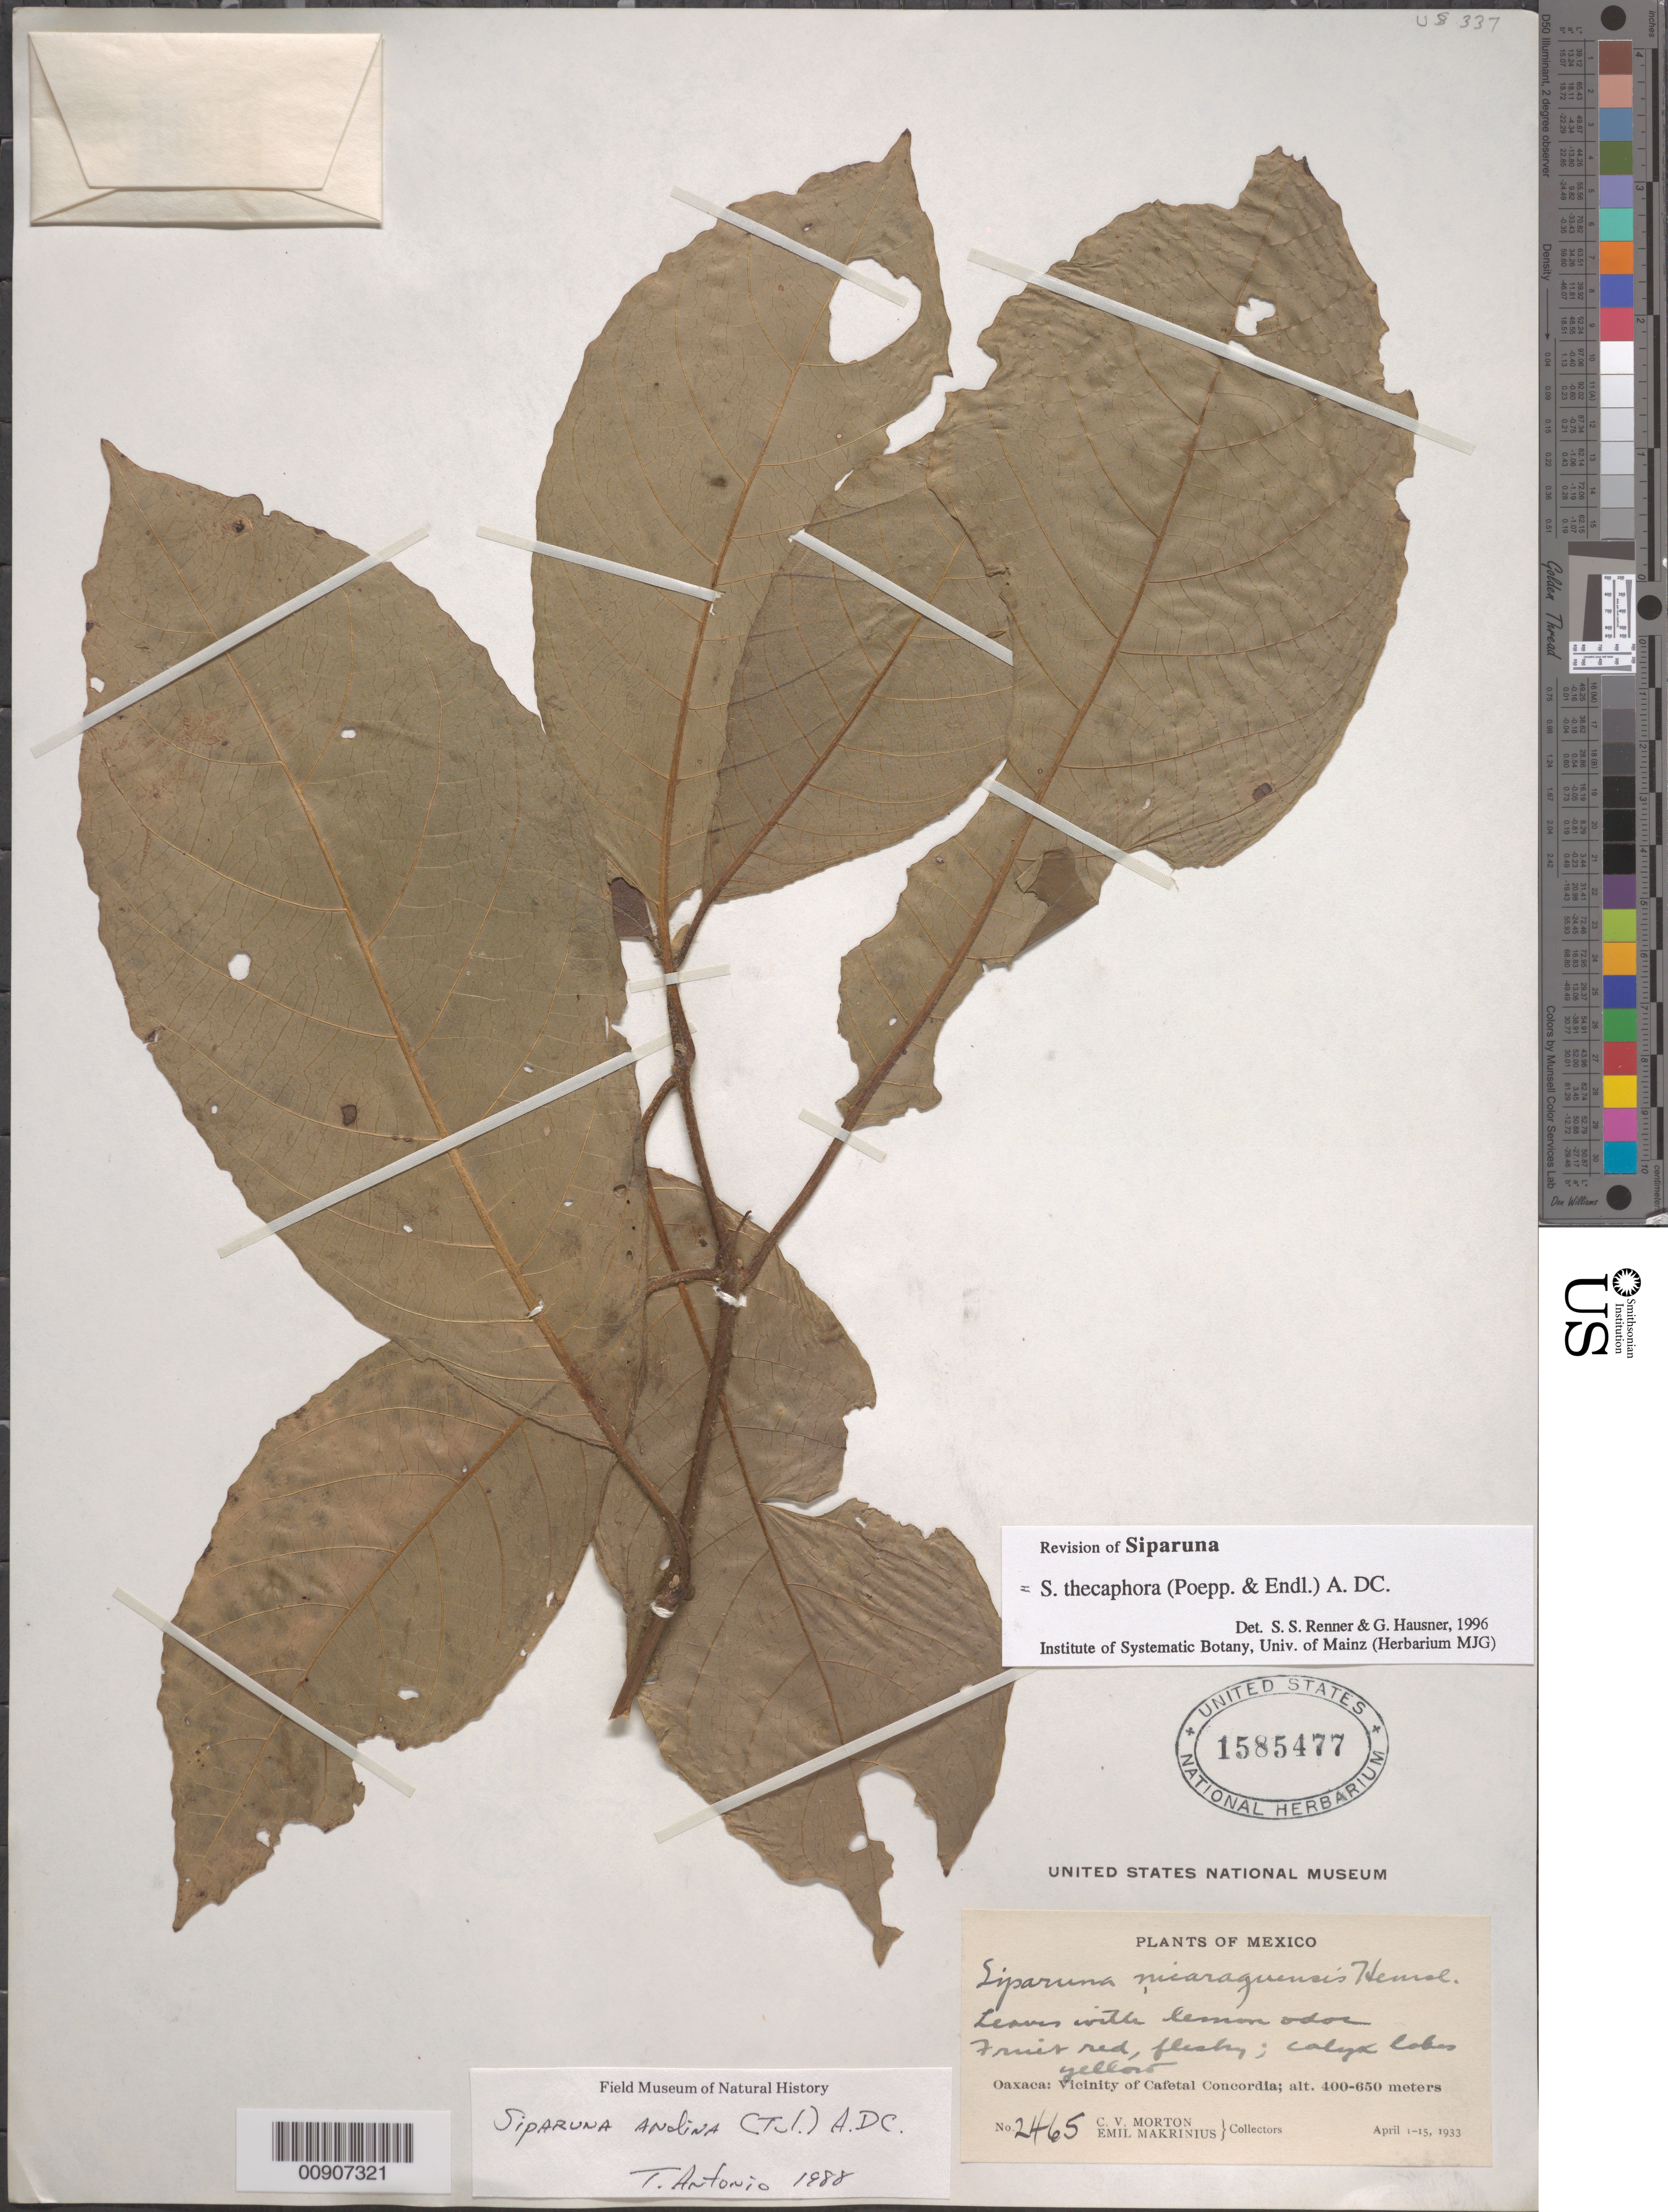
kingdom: Plantae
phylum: Tracheophyta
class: Magnoliopsida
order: Laurales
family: Siparunaceae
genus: Siparuna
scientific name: Siparuna thecaphora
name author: (Poepp. & Endl.) A. DC.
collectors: C. V. Morton & E. Makrinius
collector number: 2465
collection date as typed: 01 Apr 1933 to 15 Apr 1933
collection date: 1933-04-01/1933-04-15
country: Mexico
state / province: Oaxaca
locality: Oaxaca: Vicinity of Cafetal Concordia.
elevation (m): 650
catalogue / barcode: US 1585477